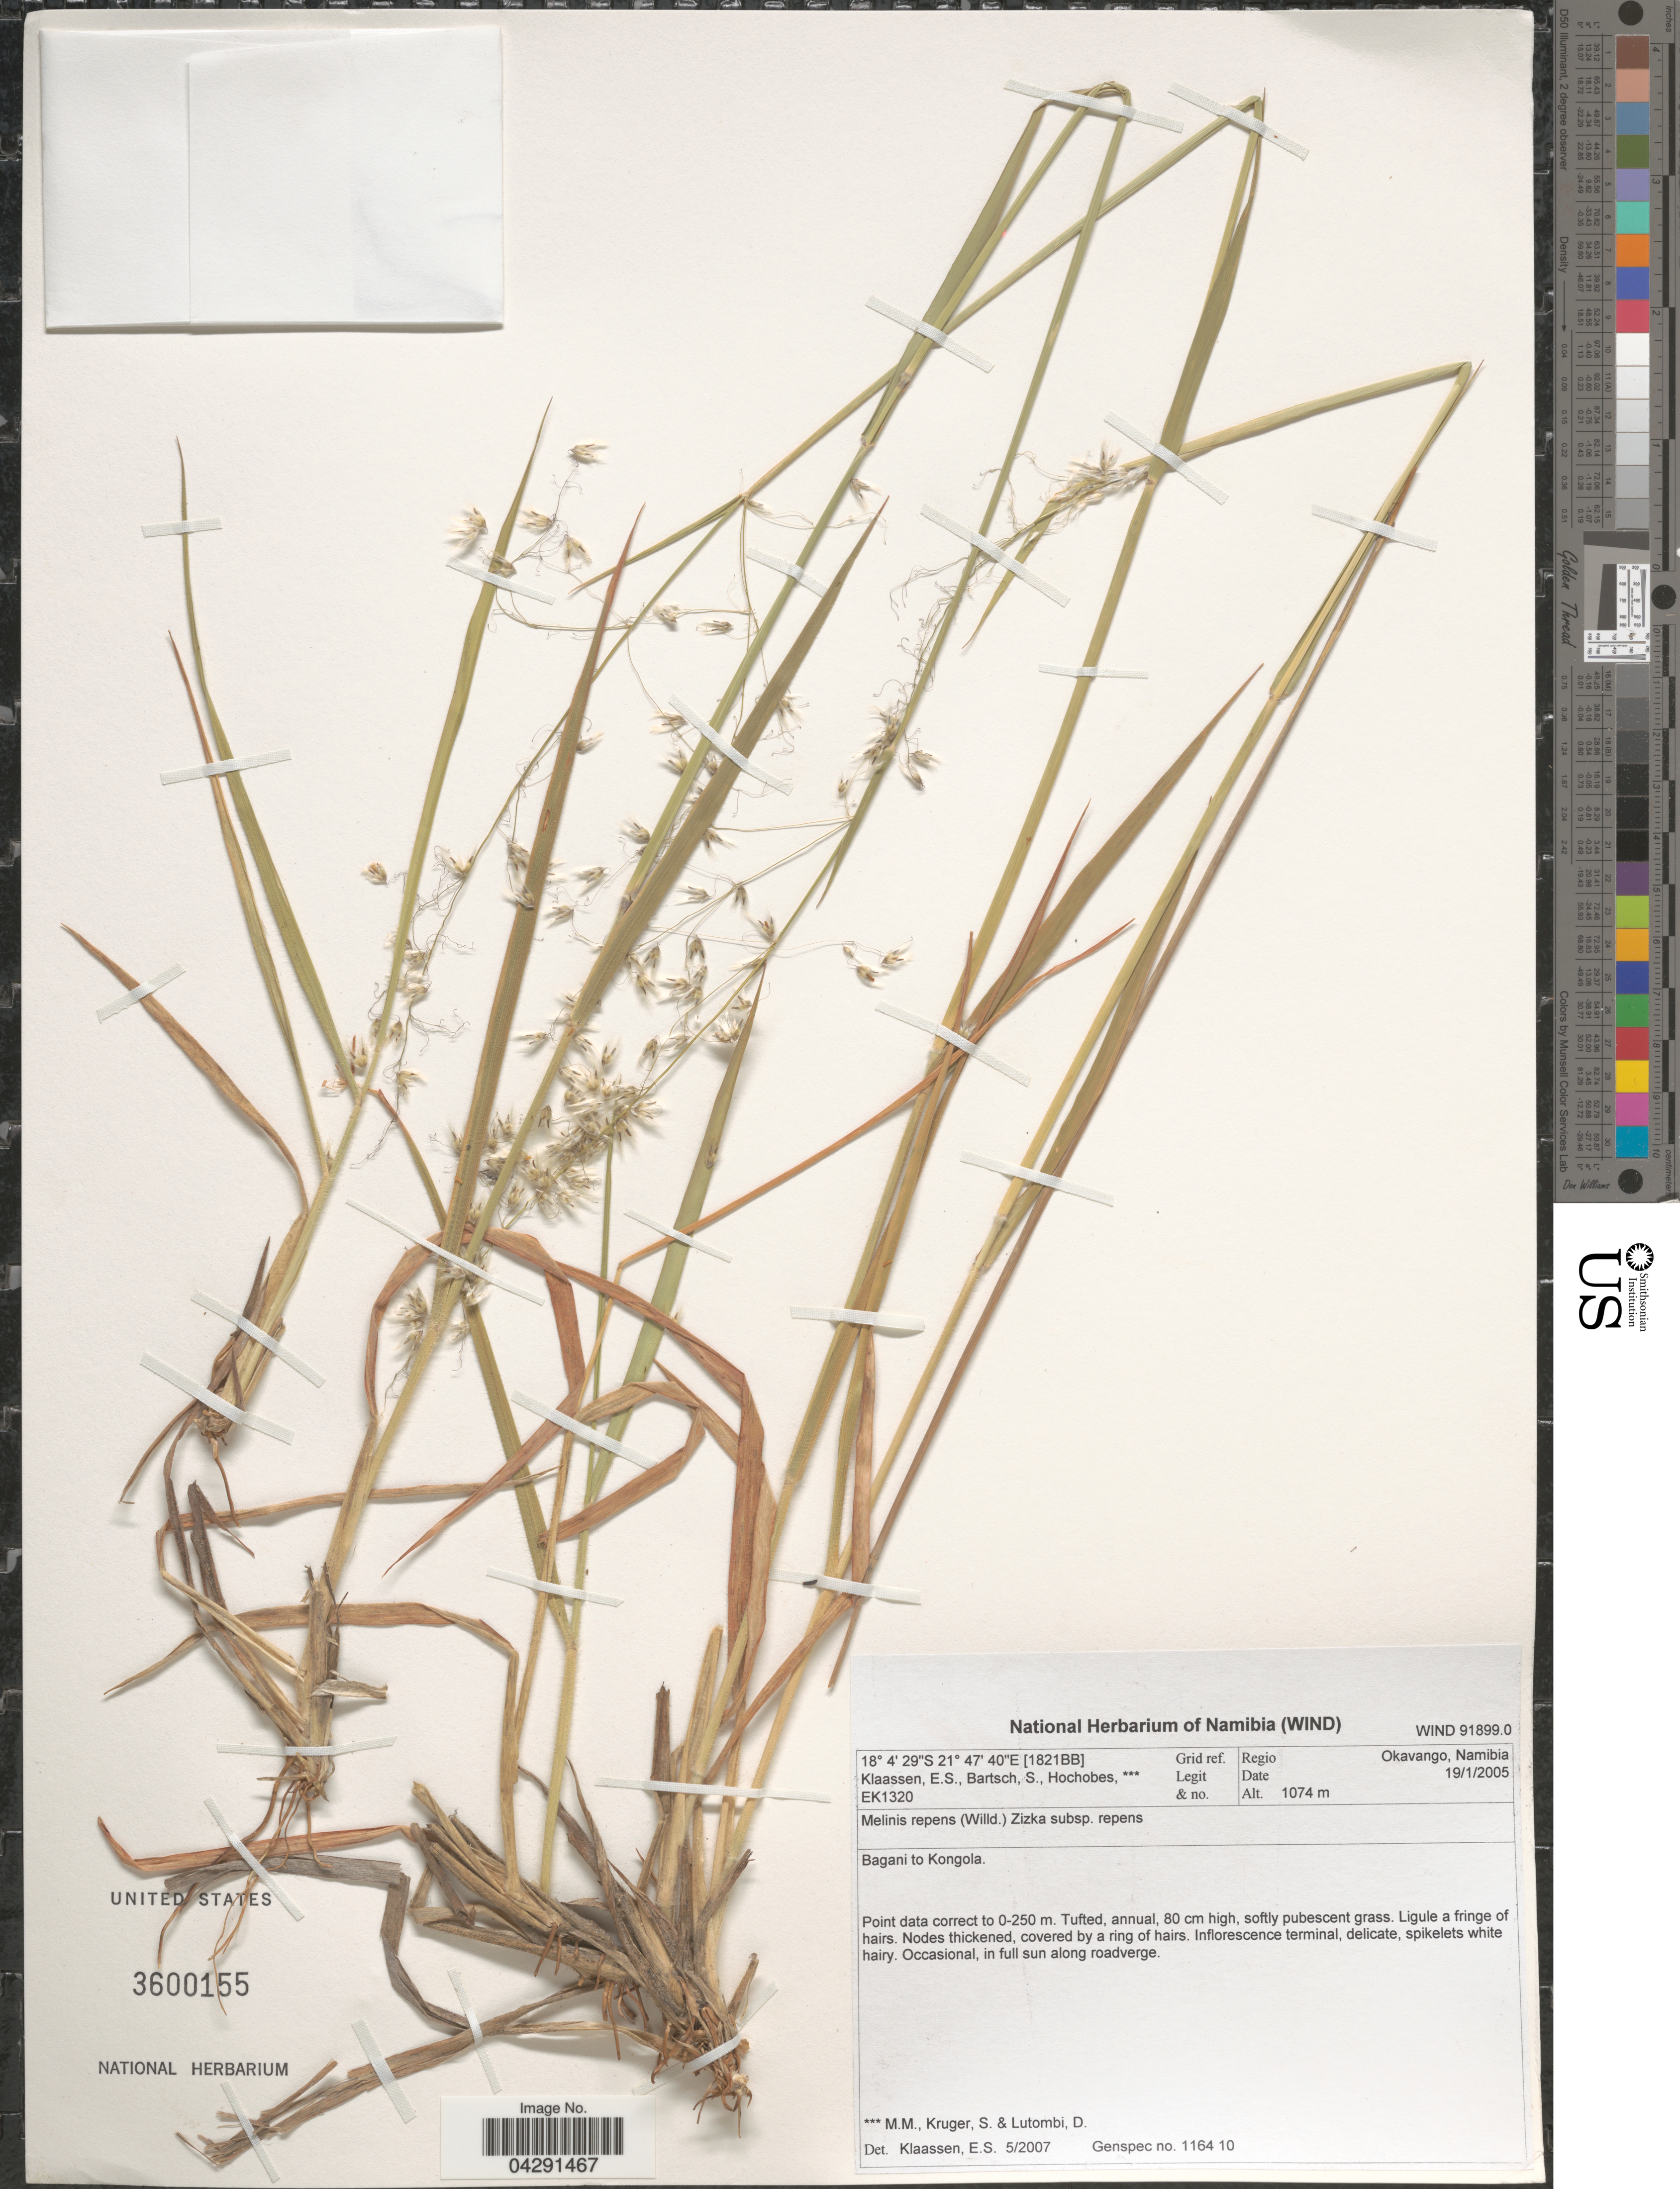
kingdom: Plantae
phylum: Tracheophyta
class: Liliopsida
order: Poales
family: Poaceae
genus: Melinis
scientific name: Melinis repens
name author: (Willd.) Zizka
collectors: E. S. Klaassen, S. Bartsch, Hochobes, M. Kruger & D. Lutombi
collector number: EK1320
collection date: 2005-01-19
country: Namibia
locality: [1821BB] Grid ref. Regio Okavango. Bagani to Kongola.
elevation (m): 1074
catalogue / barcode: US 3600155